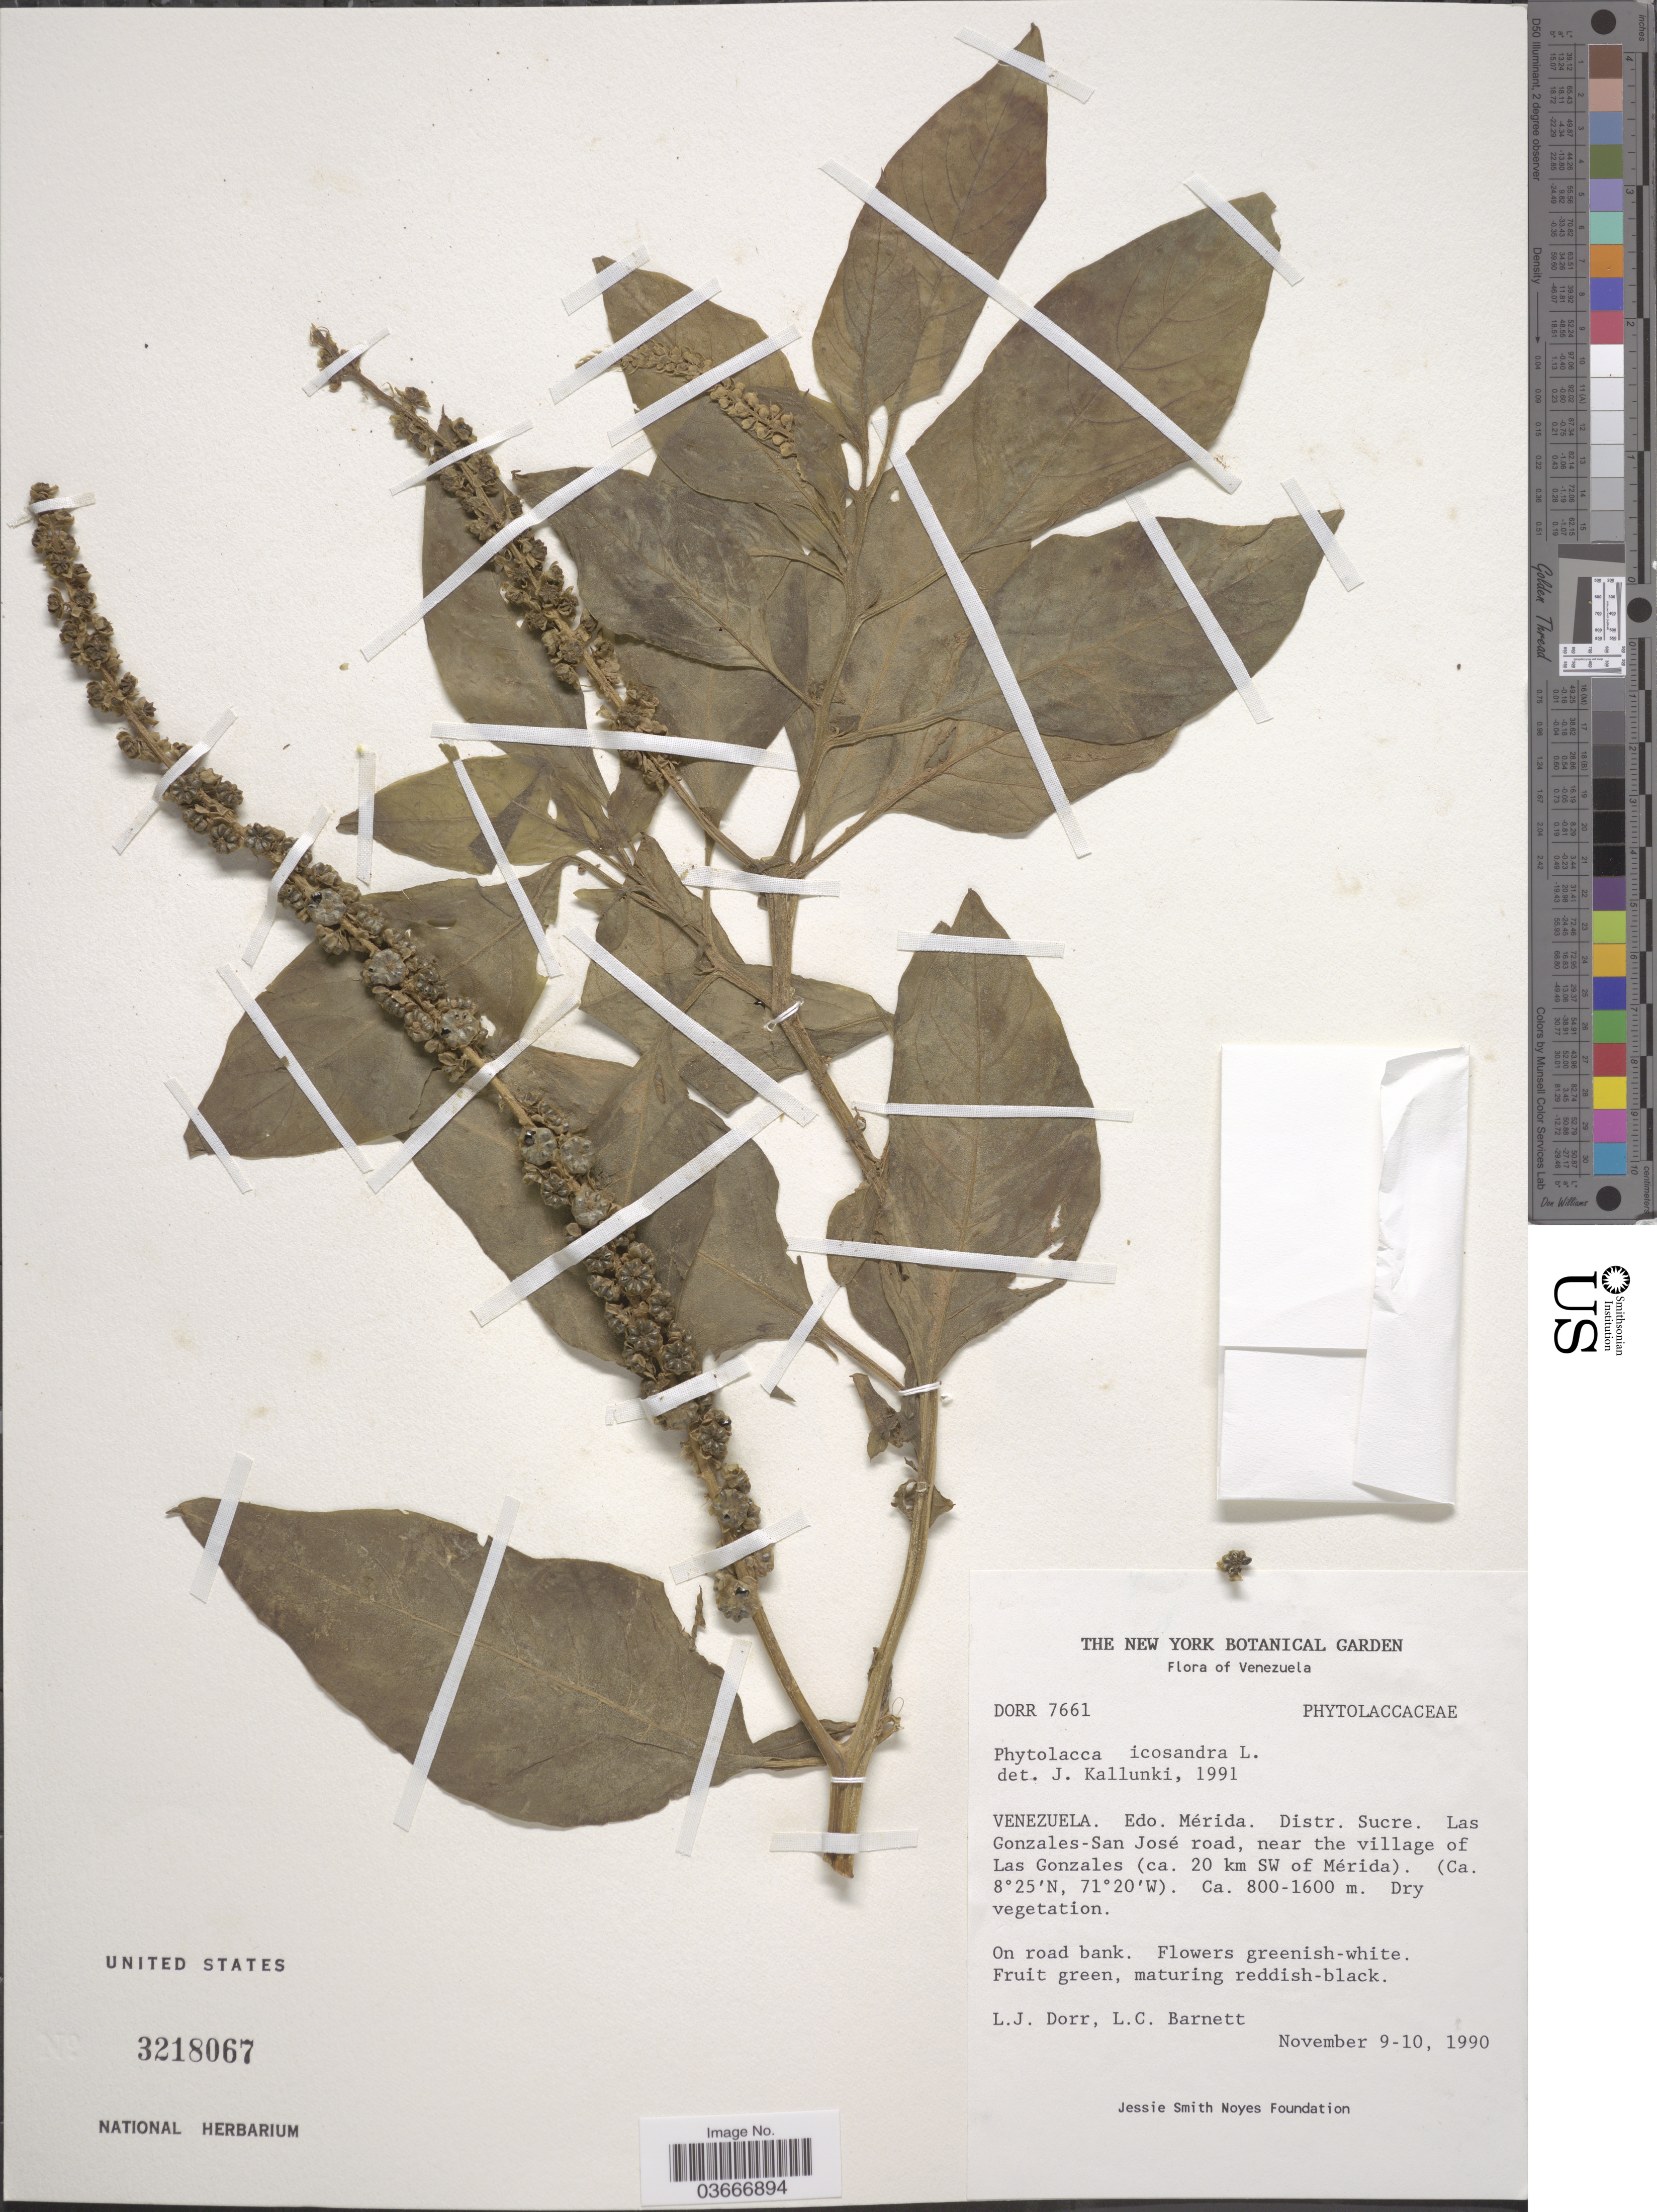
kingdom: Plantae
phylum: Tracheophyta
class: Magnoliopsida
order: Caryophyllales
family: Phytolaccaceae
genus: Phytolacca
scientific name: Phytolacca icosandra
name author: L.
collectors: L. J. Dorr & L. C. Barnett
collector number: DORR 7661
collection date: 1990-11-09/1990-11-10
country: Venezuela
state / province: Mérida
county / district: Sucre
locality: Las Gonzales-San Jose road, near the village of Las Gonzales (ca. 20 km SW of Merida)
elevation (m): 800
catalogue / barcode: US 3218067